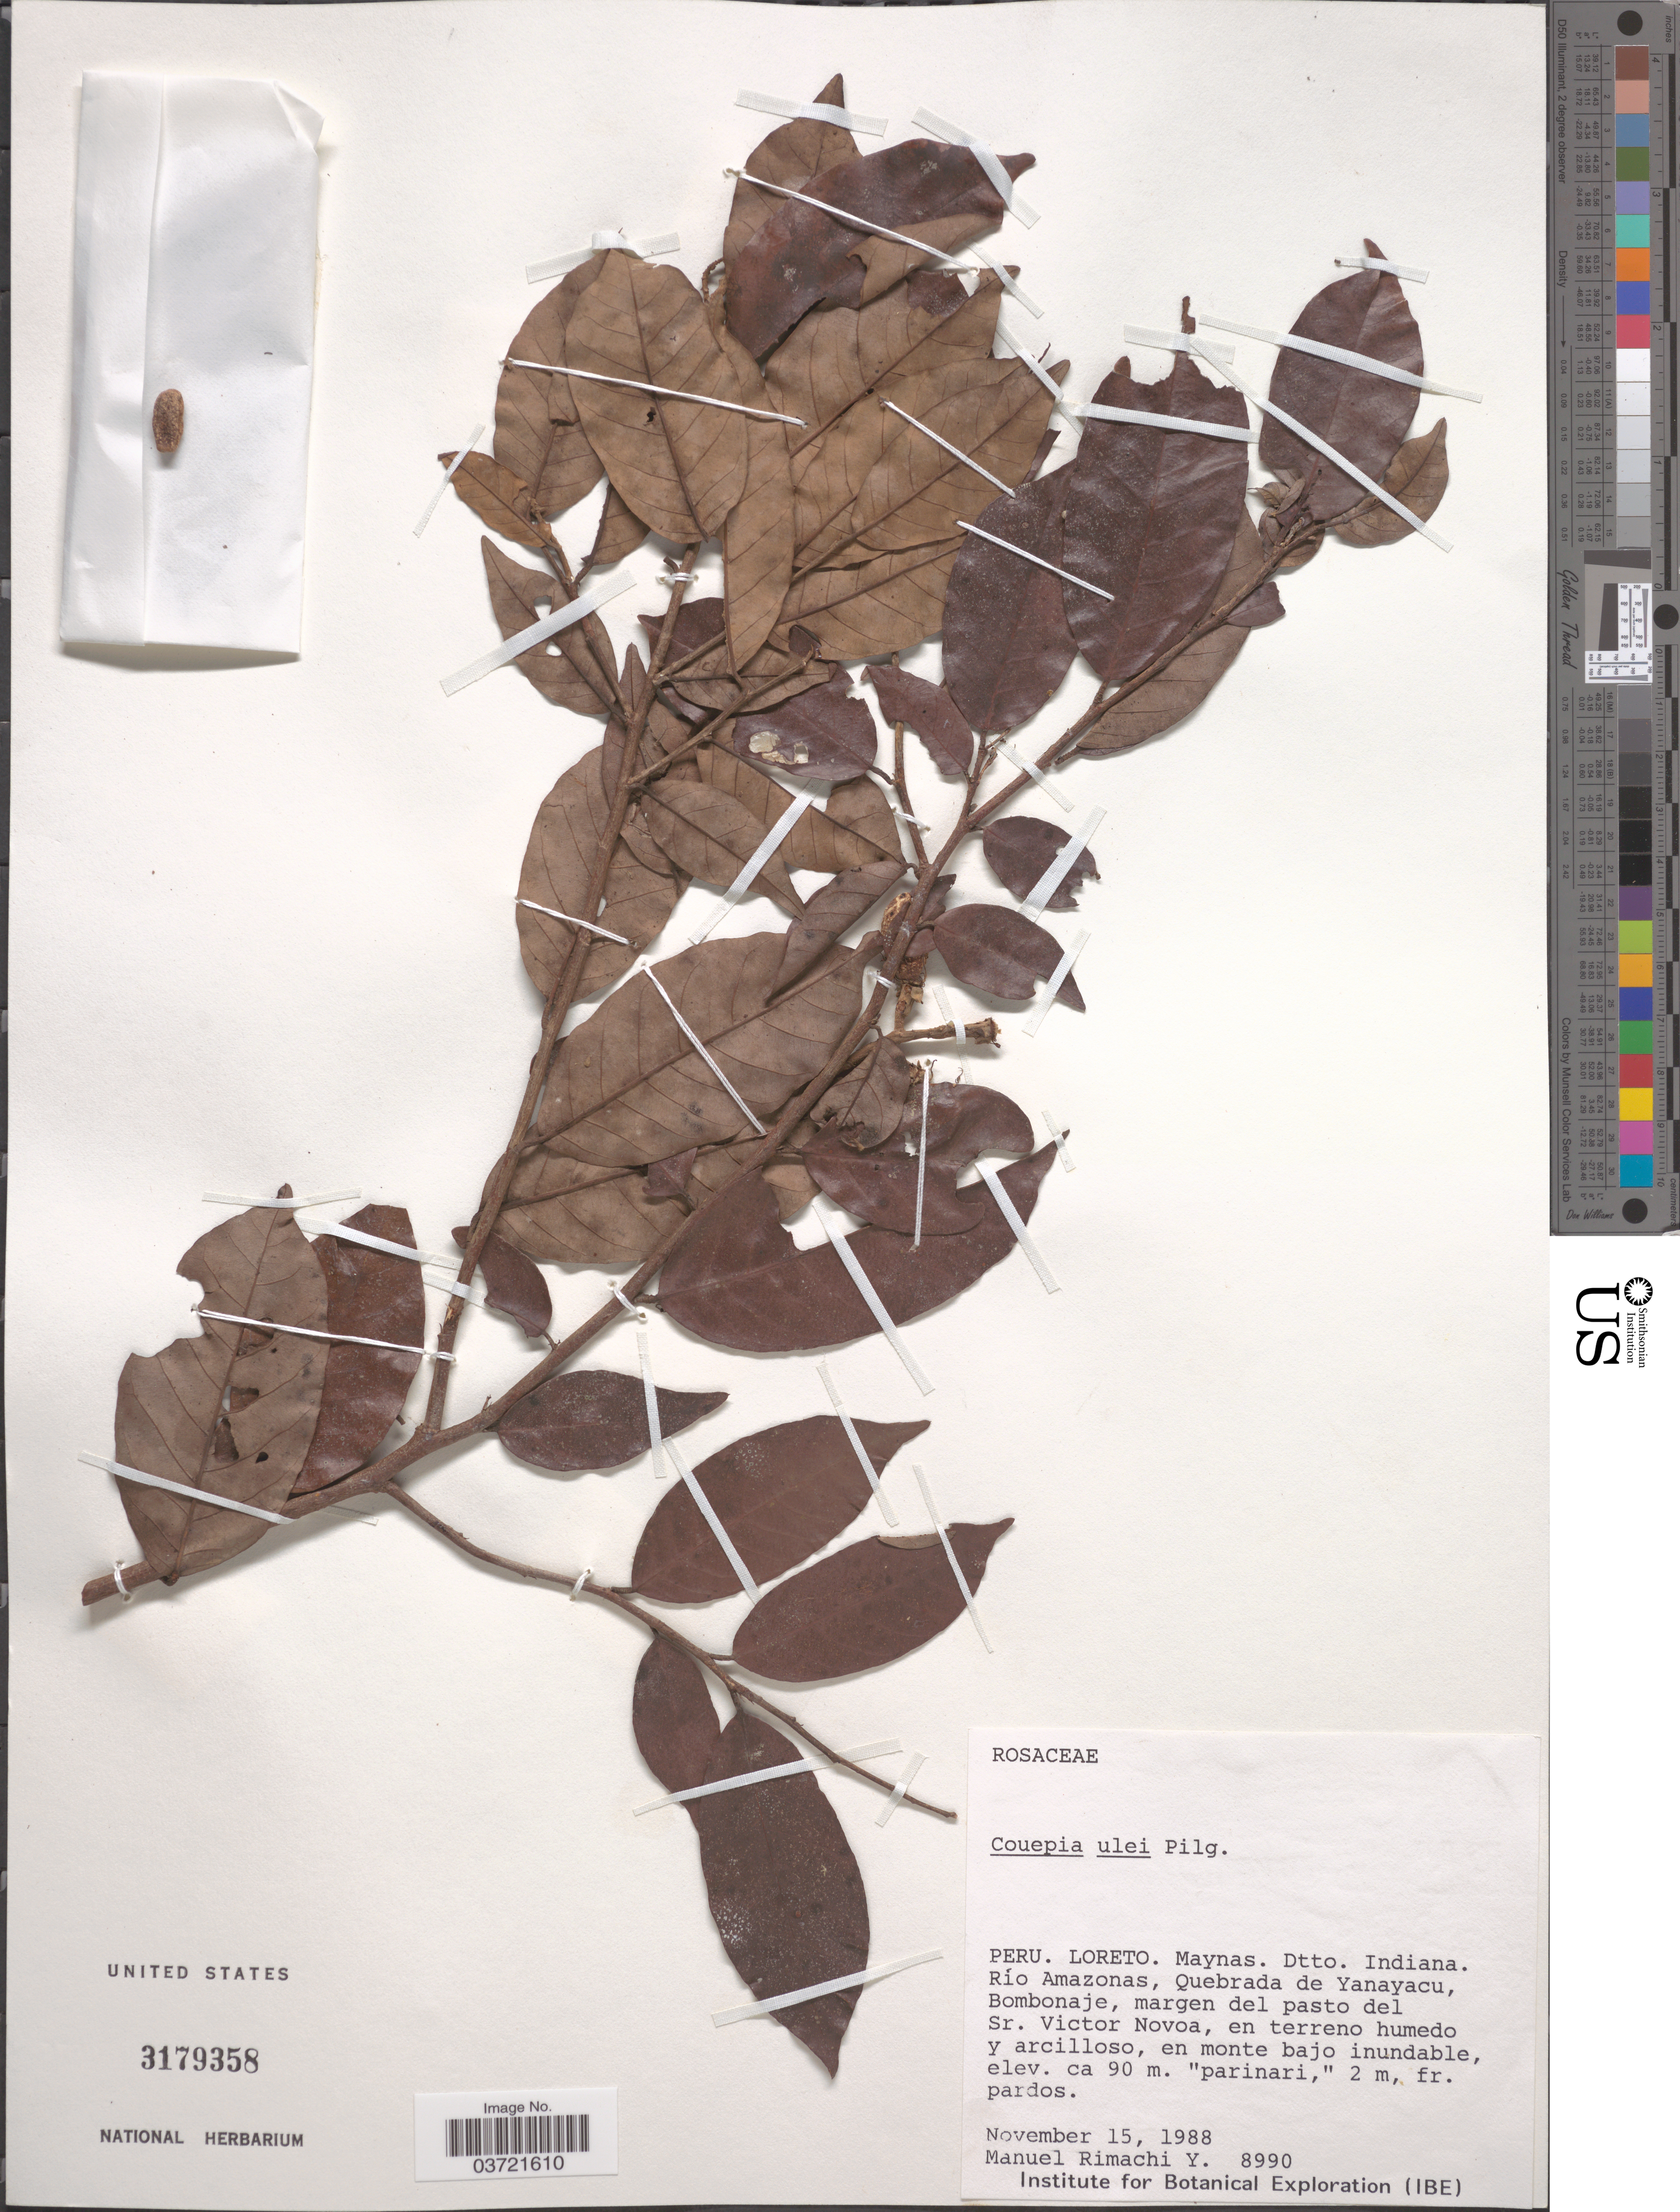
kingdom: Plantae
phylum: Tracheophyta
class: Magnoliopsida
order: Malpighiales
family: Chrysobalanaceae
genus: Couepia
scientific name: Couepia ulei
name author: Pilg.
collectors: M. Rimachi Y.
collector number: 8990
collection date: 1988-11-15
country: Peru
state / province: Loreto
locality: Maynas. Dtto. Indiana. Río Amazonas, Quebrada de Yanayacu, Bombonaje, margen del pasto del Sr. Victor Novoa.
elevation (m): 90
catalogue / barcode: US 3179358